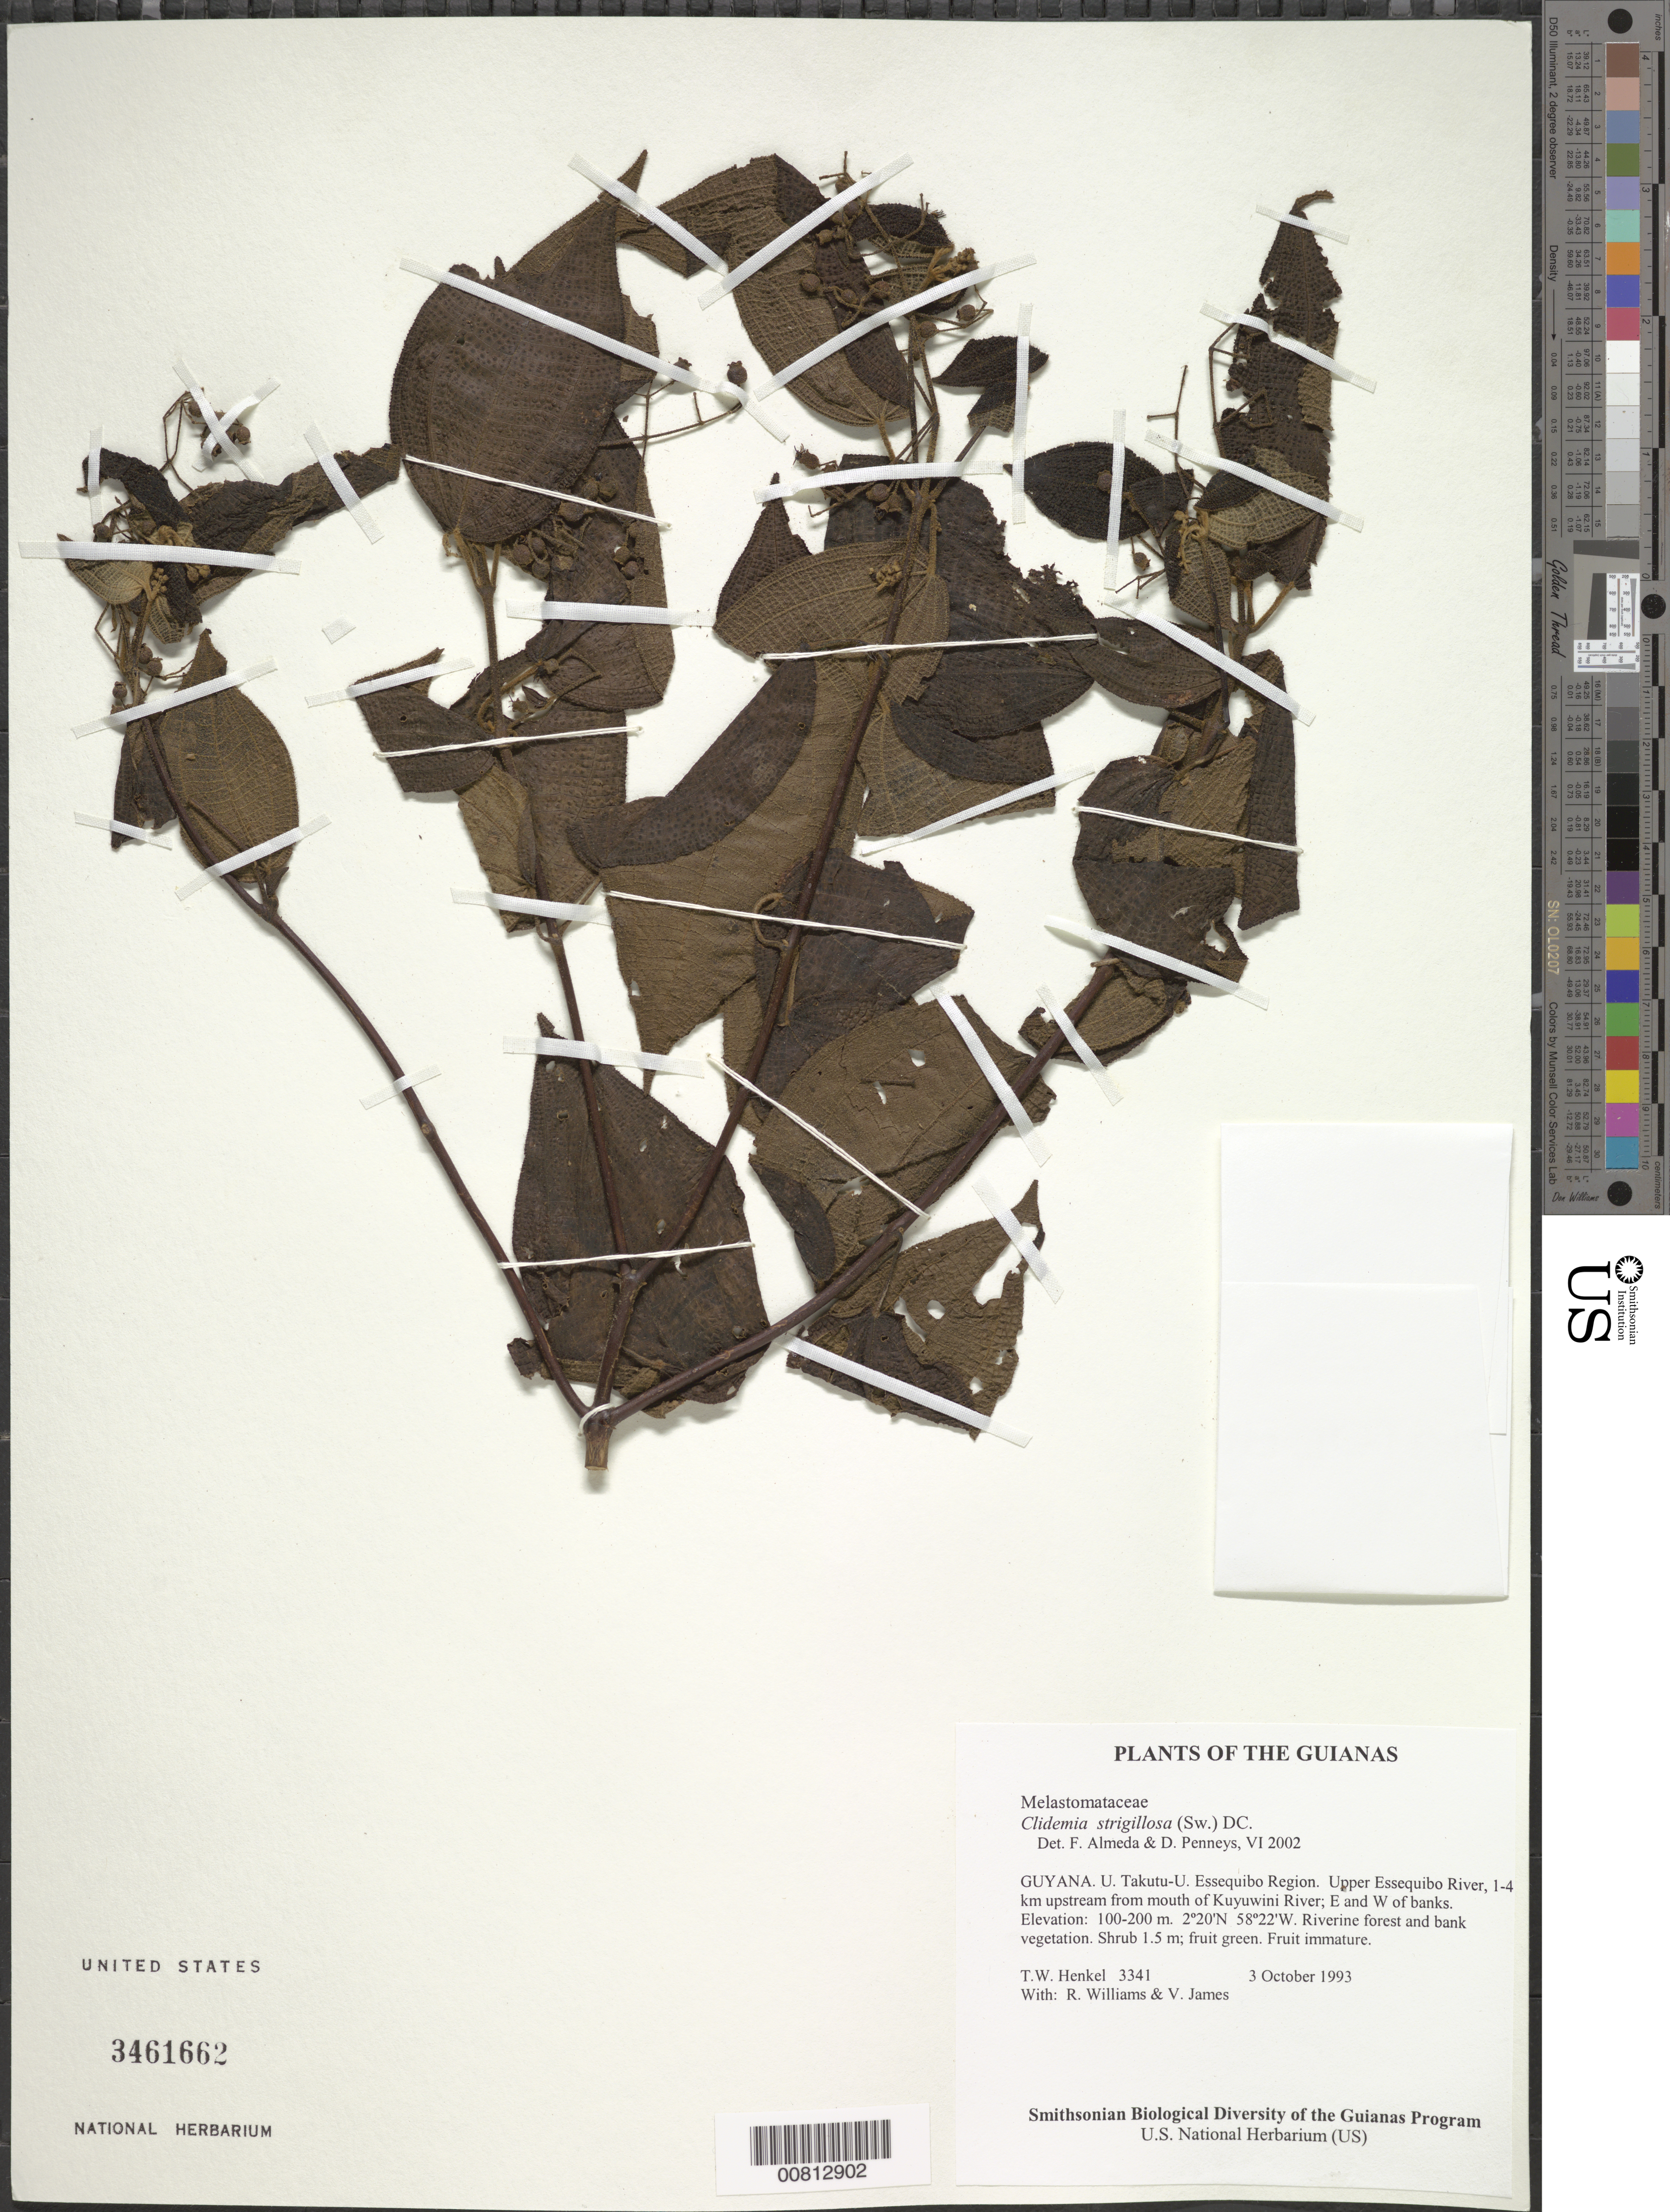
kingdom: Plantae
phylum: Tracheophyta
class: Magnoliopsida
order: Myrtales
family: Melastomataceae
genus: Clidemia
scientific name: Clidemia strigillosa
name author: (Sw.) DC.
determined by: Almeda, F.; Penneys, D. S.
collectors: T. Henkel, R. Williams & V. James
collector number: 3341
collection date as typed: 3 October 1993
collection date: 1993-10-03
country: Guyana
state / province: U. Takutu-U. Essequibo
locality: Upper Essequibo River, 1-4 km upstream from mouth of Kuyuwini River; E and W of banks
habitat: Riverine forest and bank vegetation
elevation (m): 100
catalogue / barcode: US 3461662